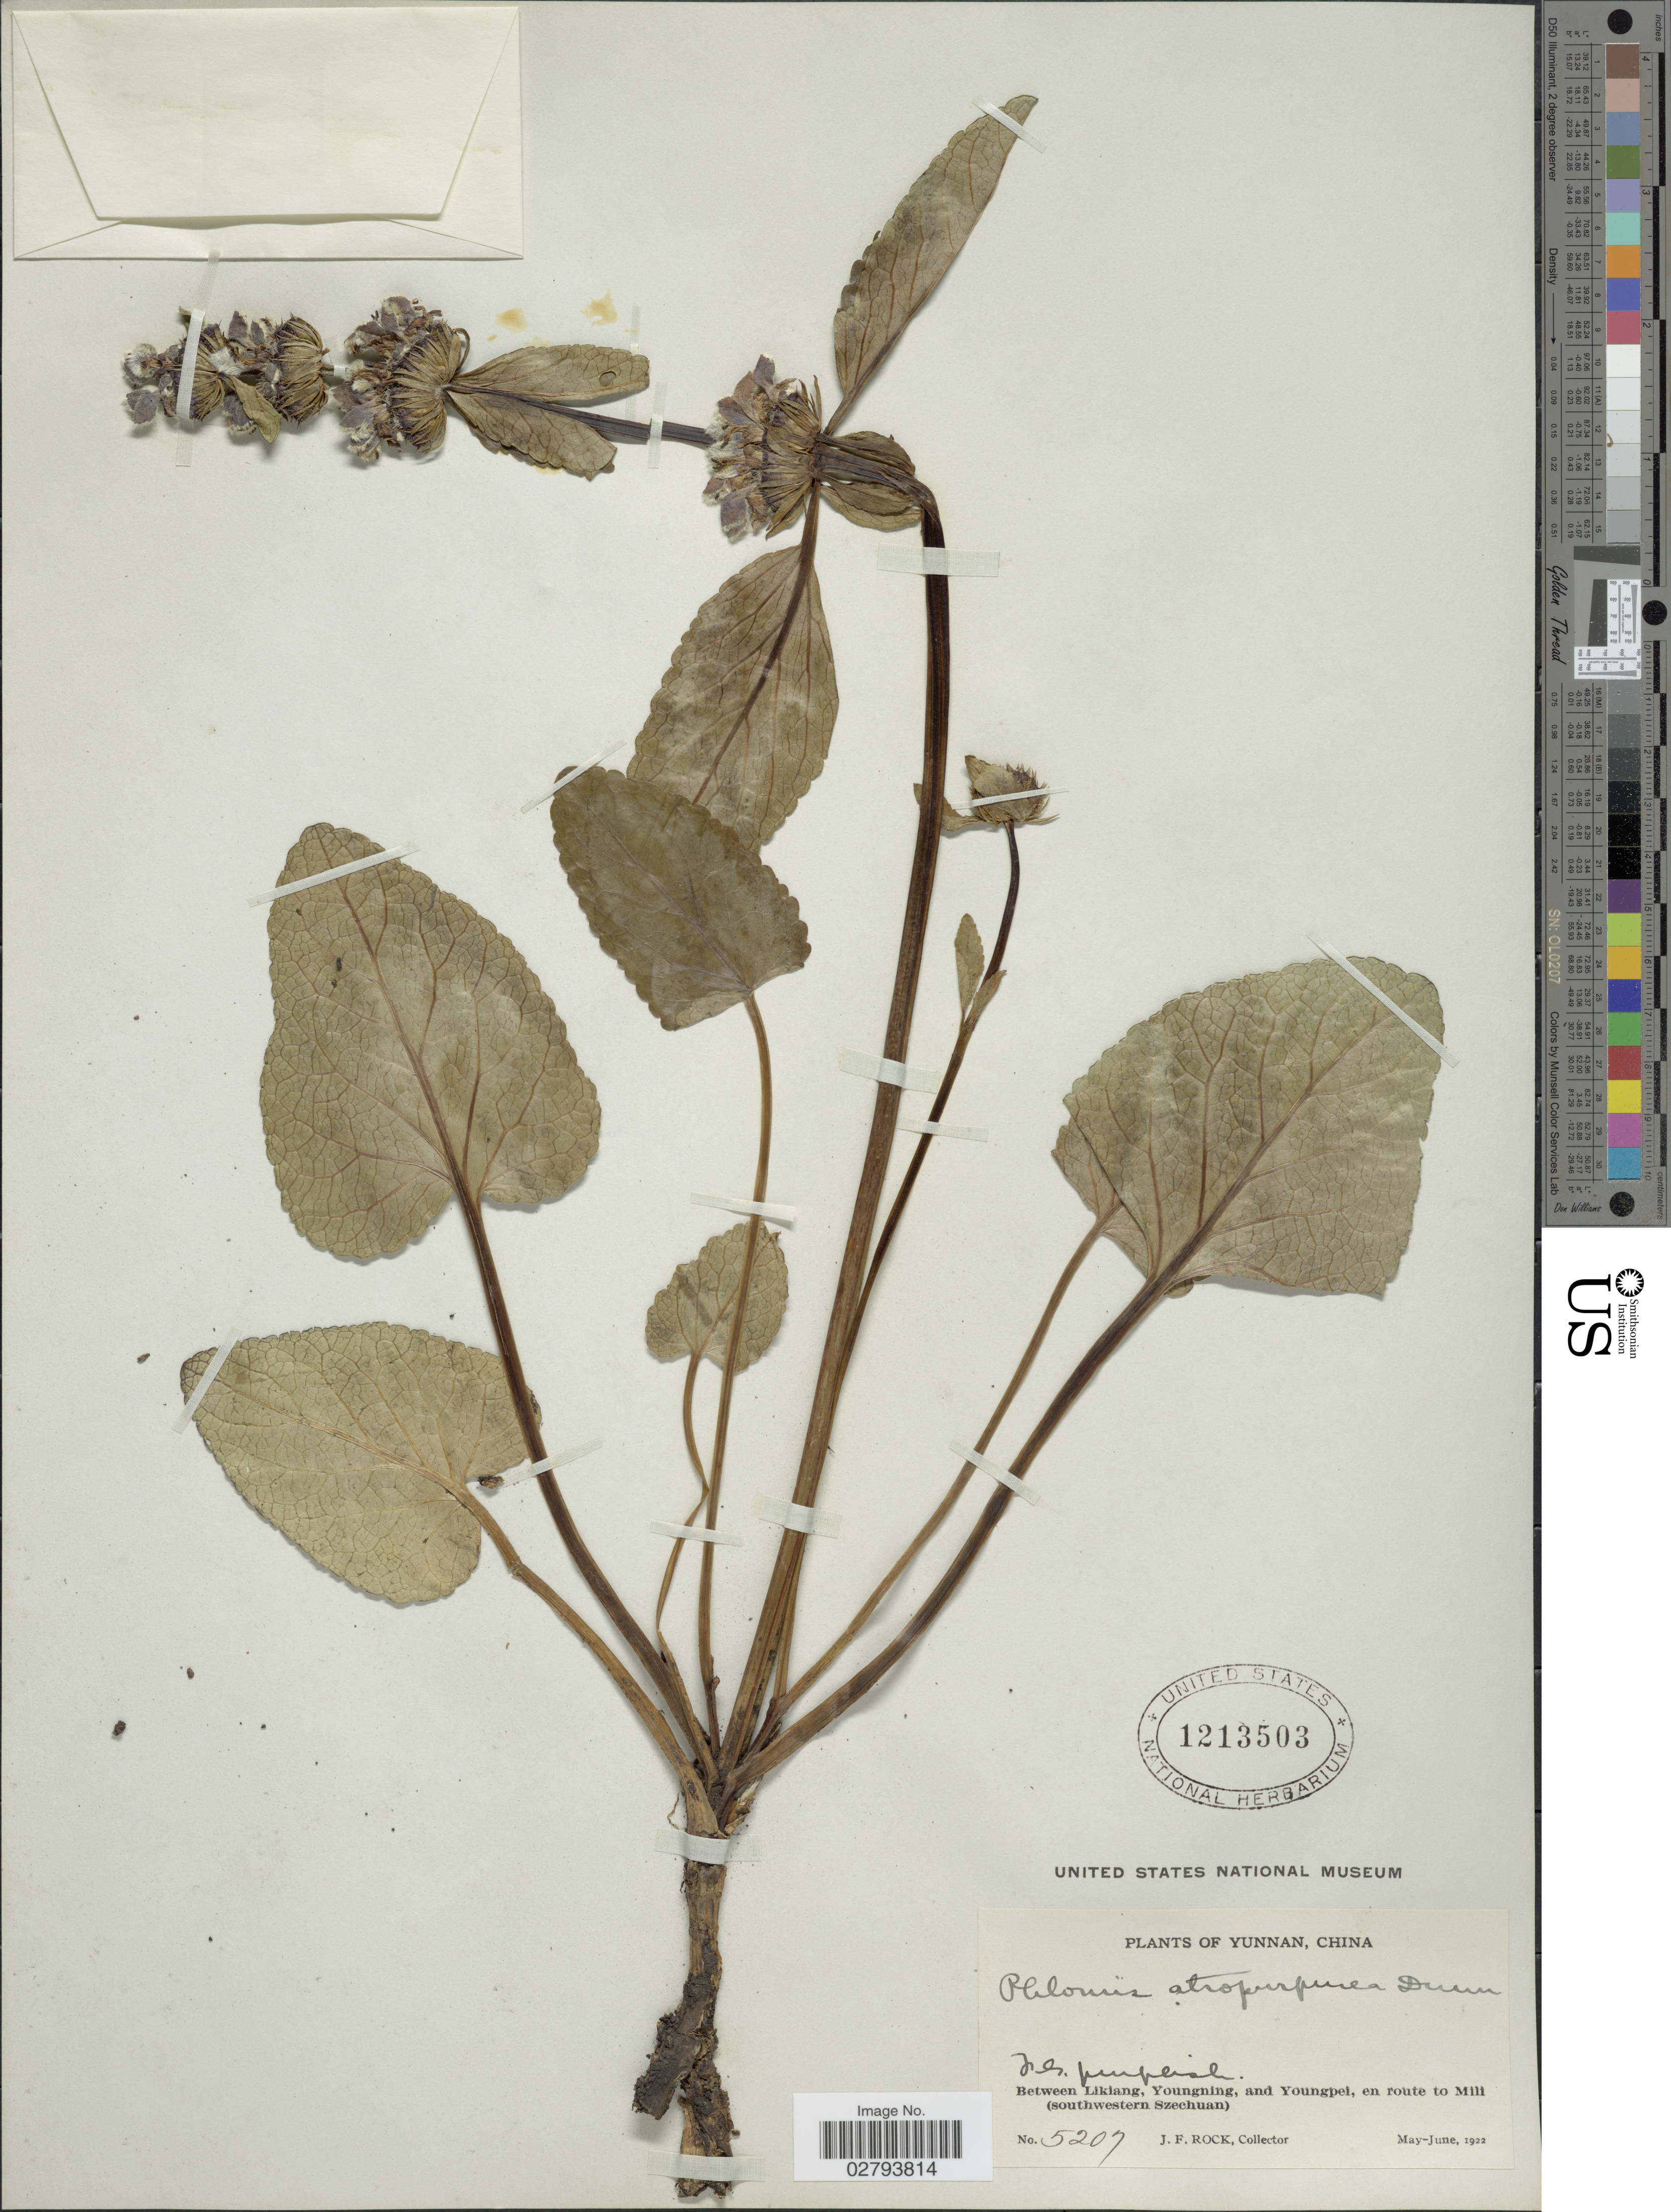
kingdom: Plantae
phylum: Tracheophyta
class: Magnoliopsida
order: Lamiales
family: Lamiaceae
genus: Phlomoides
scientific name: Phlomoides atropurpurea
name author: (Dunn) Kamelin & Makhm.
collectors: J. Rock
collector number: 5207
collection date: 1922-05/1922-06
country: China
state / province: Yunnan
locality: Between Likiang, Youngning, and Youngpei, en route to Mill (southwestern Szechuan).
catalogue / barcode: US 1213503